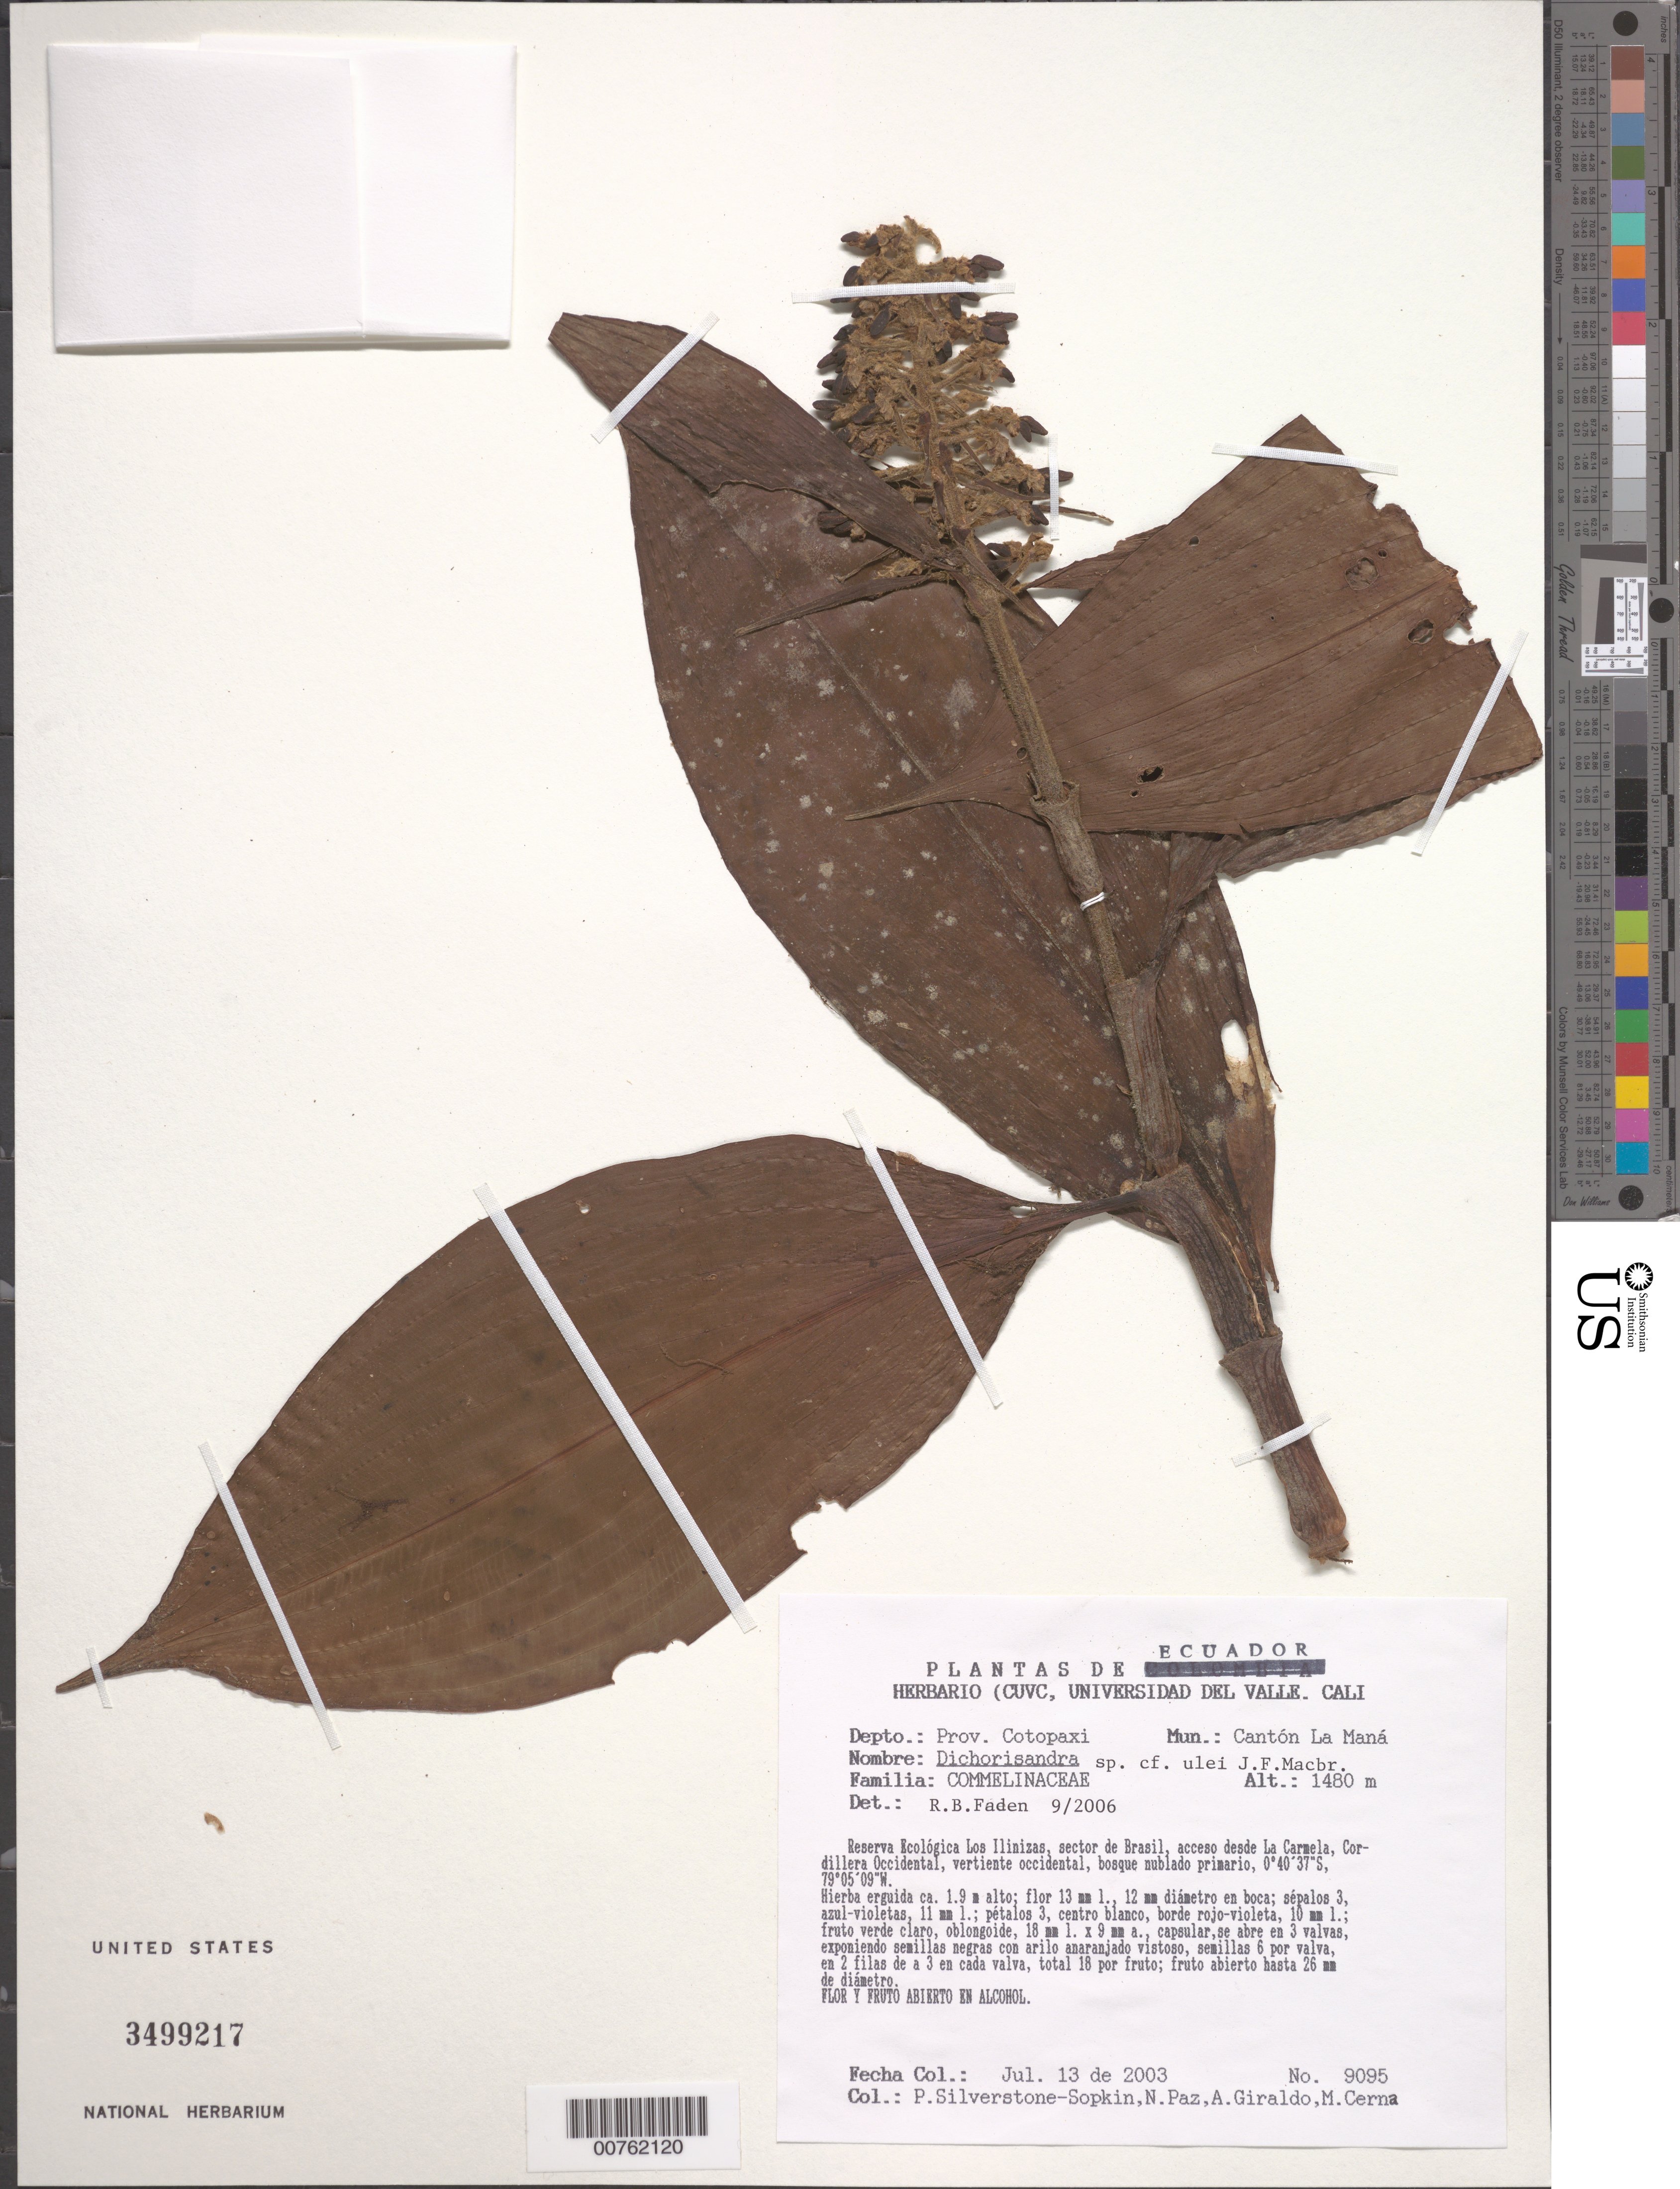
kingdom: Plantae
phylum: Tracheophyta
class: Liliopsida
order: Commelinales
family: Commelinaceae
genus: Dichorisandra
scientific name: Dichorisandra ulei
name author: J.F. Macbr.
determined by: Faden, Robert B., (US), Smithsonian Institution - National Museum of Natural History (UNITED STATES)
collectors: P. A. Silverstone-Sopkin et al.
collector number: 9095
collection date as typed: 13 Jul 2003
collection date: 2003-07-13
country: Ecuador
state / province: Cotopaxi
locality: Canton la Mana. Reserva Ecologica Los Ilinizas, sector de Brasil, acceso desde La Carmela, Cordillera Occidental, Vertiente Occidental, Bosque Nublado Primario.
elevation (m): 1480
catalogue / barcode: US 3499217